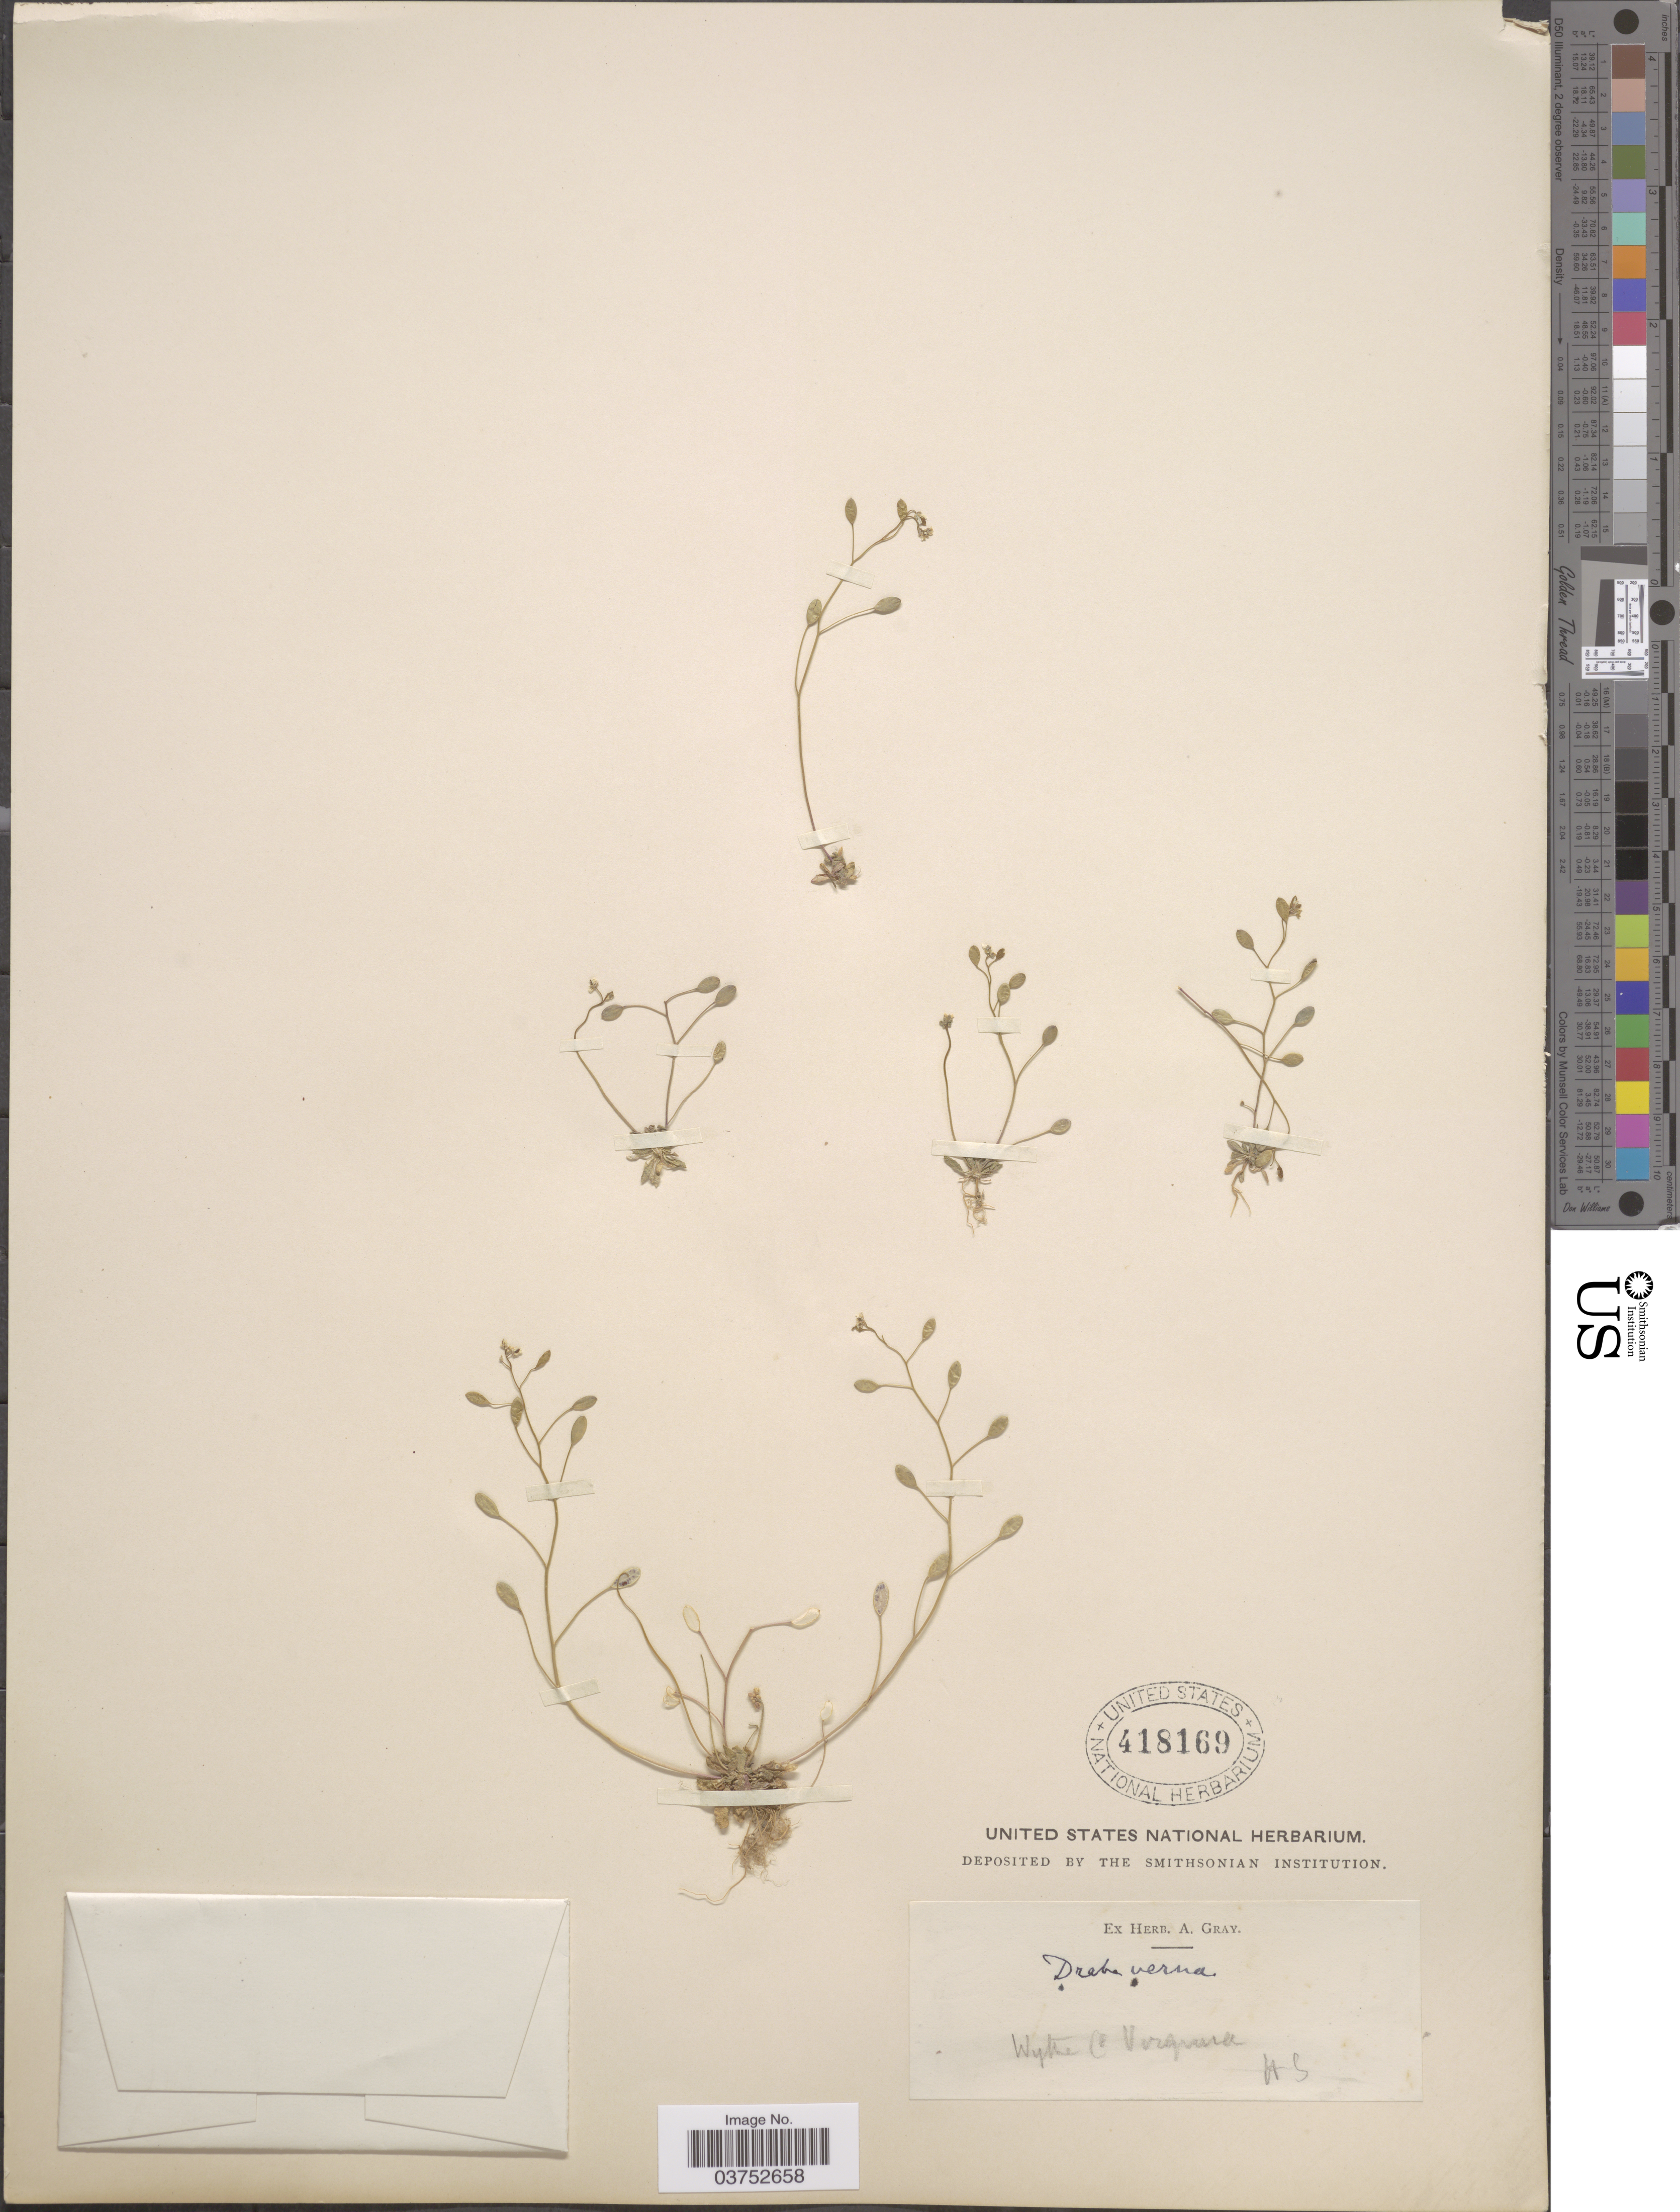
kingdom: Plantae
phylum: Tracheophyta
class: Magnoliopsida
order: Brassicales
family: Brassicaceae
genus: Draba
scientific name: Draba verna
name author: L.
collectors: A. Gray (herbarium)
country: United States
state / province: Virginia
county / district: Wythe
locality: Wythe Co.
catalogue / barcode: US 418169